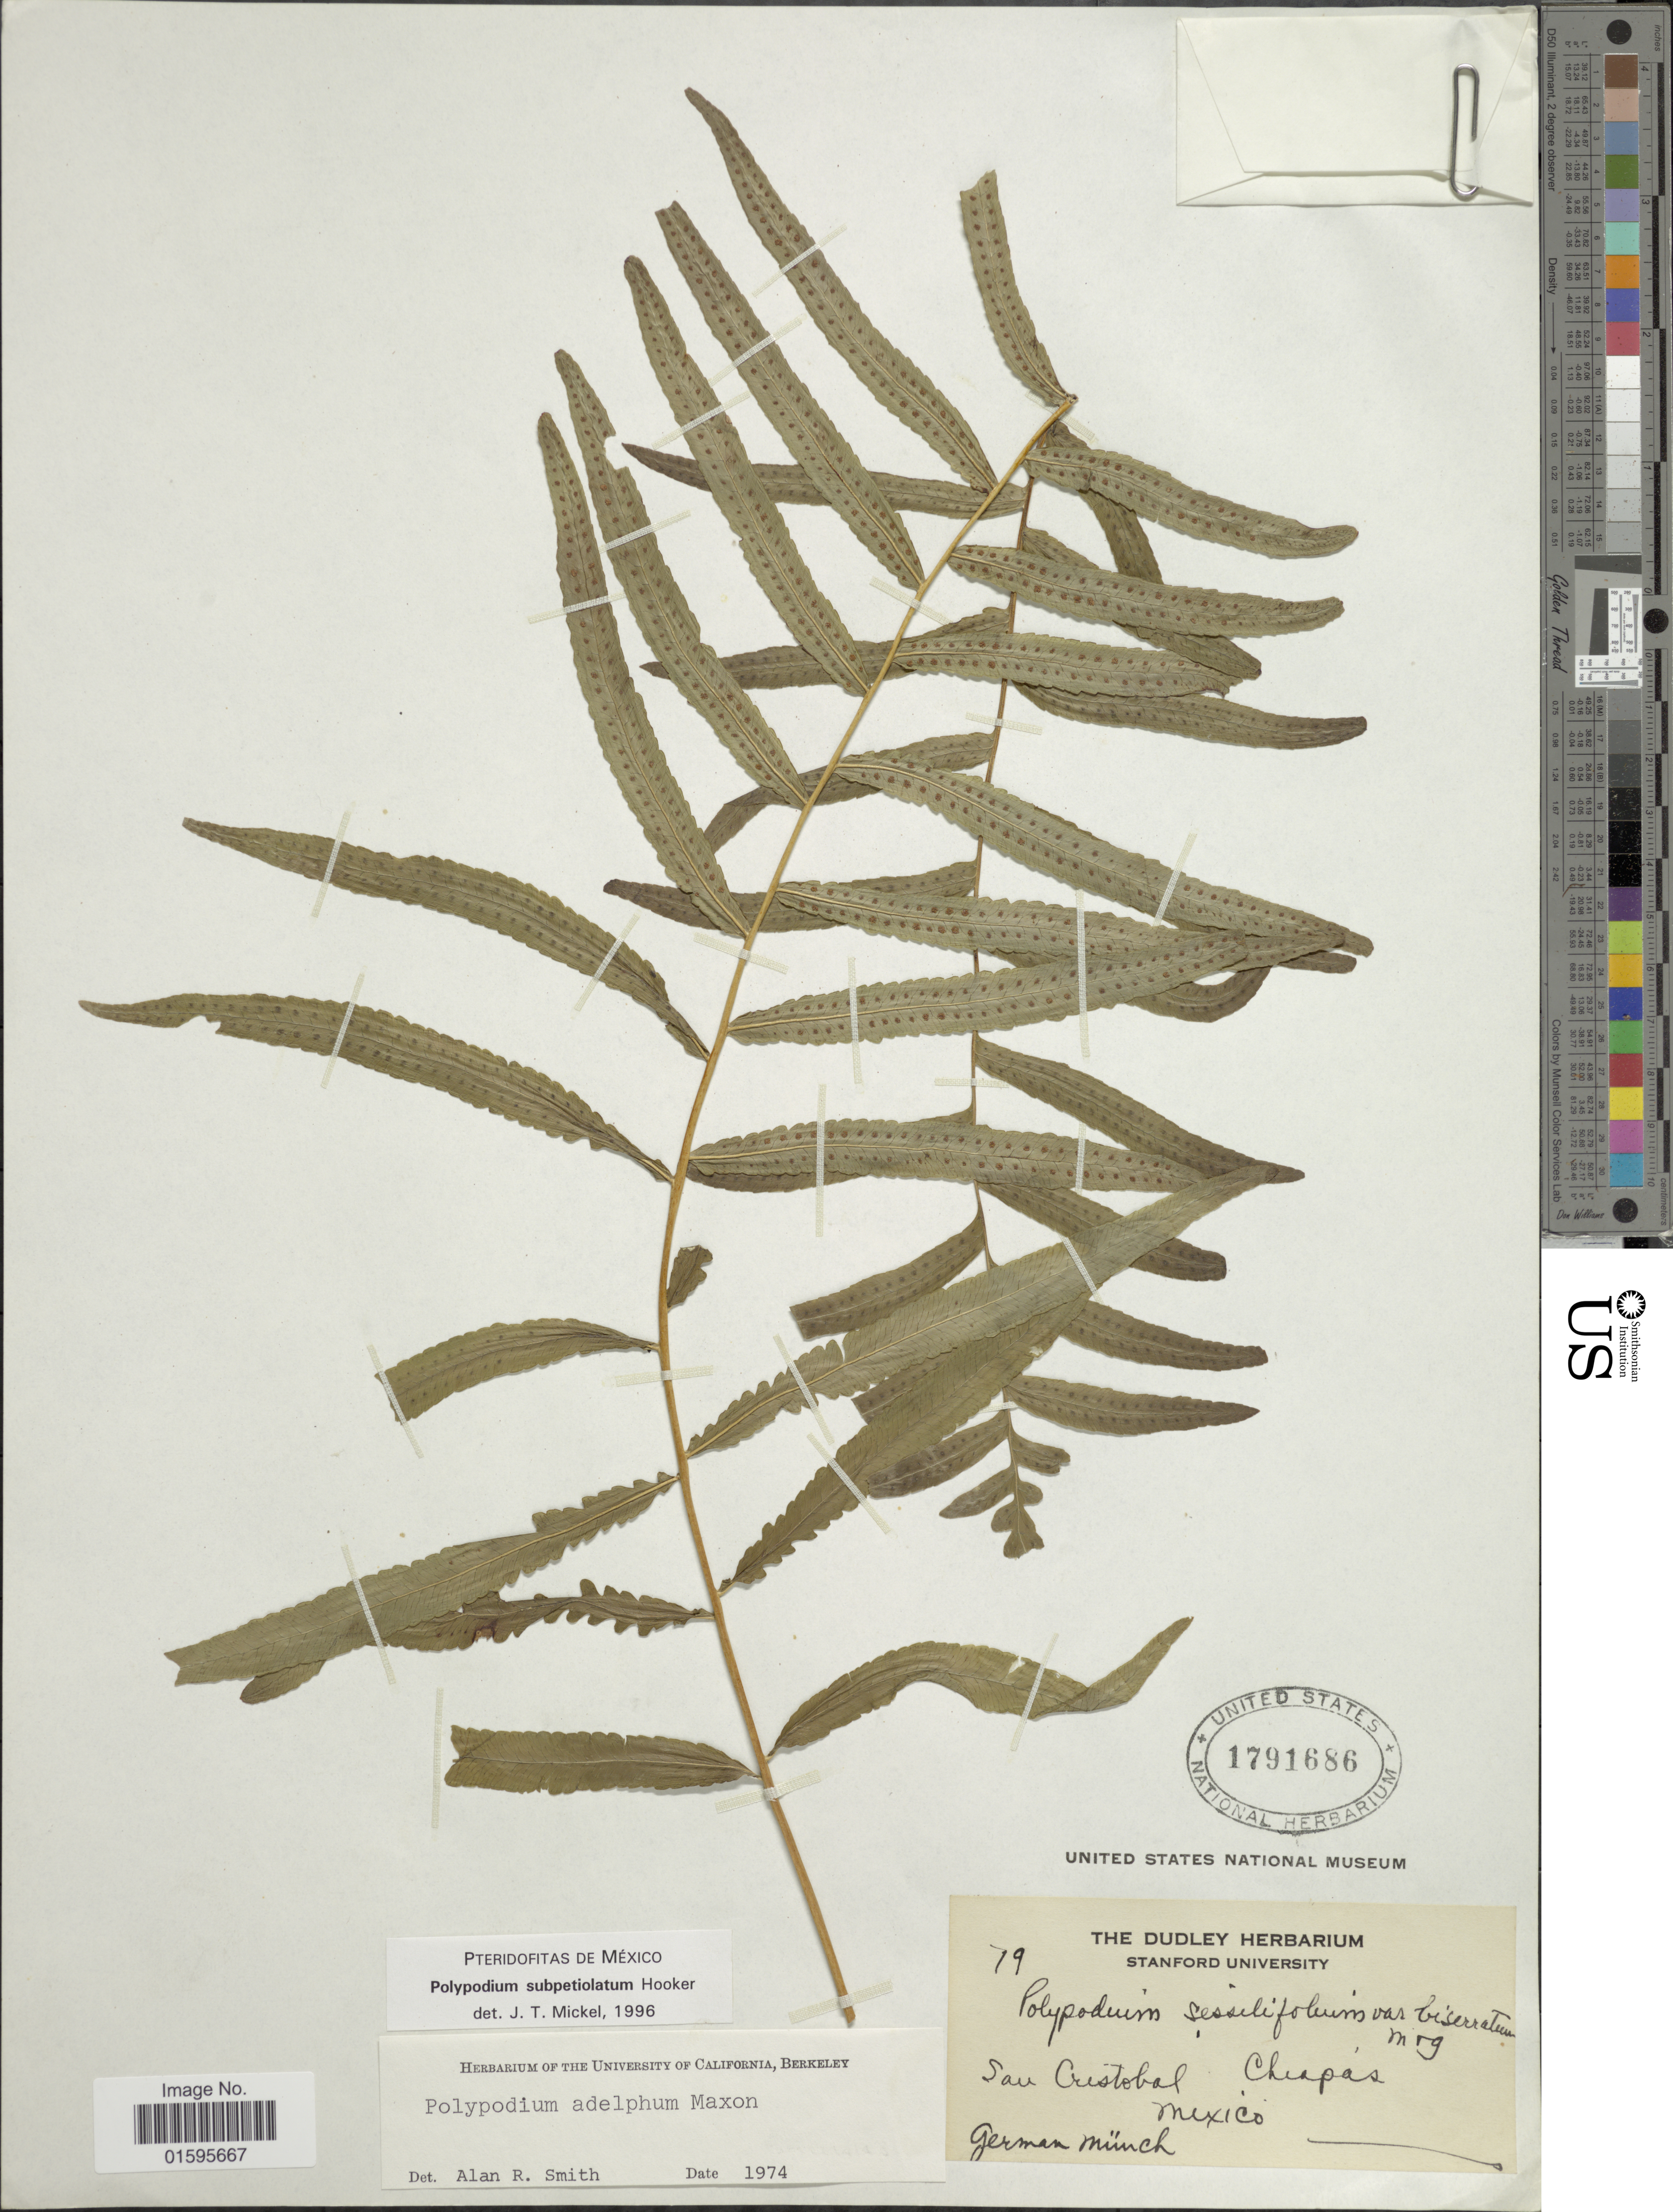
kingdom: Plantae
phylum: Tracheophyta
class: Polypodiopsida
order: Polypodiales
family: Polypodiaceae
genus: Polypodium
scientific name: Polypodium subpetiolatum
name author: Hook.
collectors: G. Munch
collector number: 79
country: Mexico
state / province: Chiapas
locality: San Cristobal, Chiapas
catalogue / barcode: US 1791686